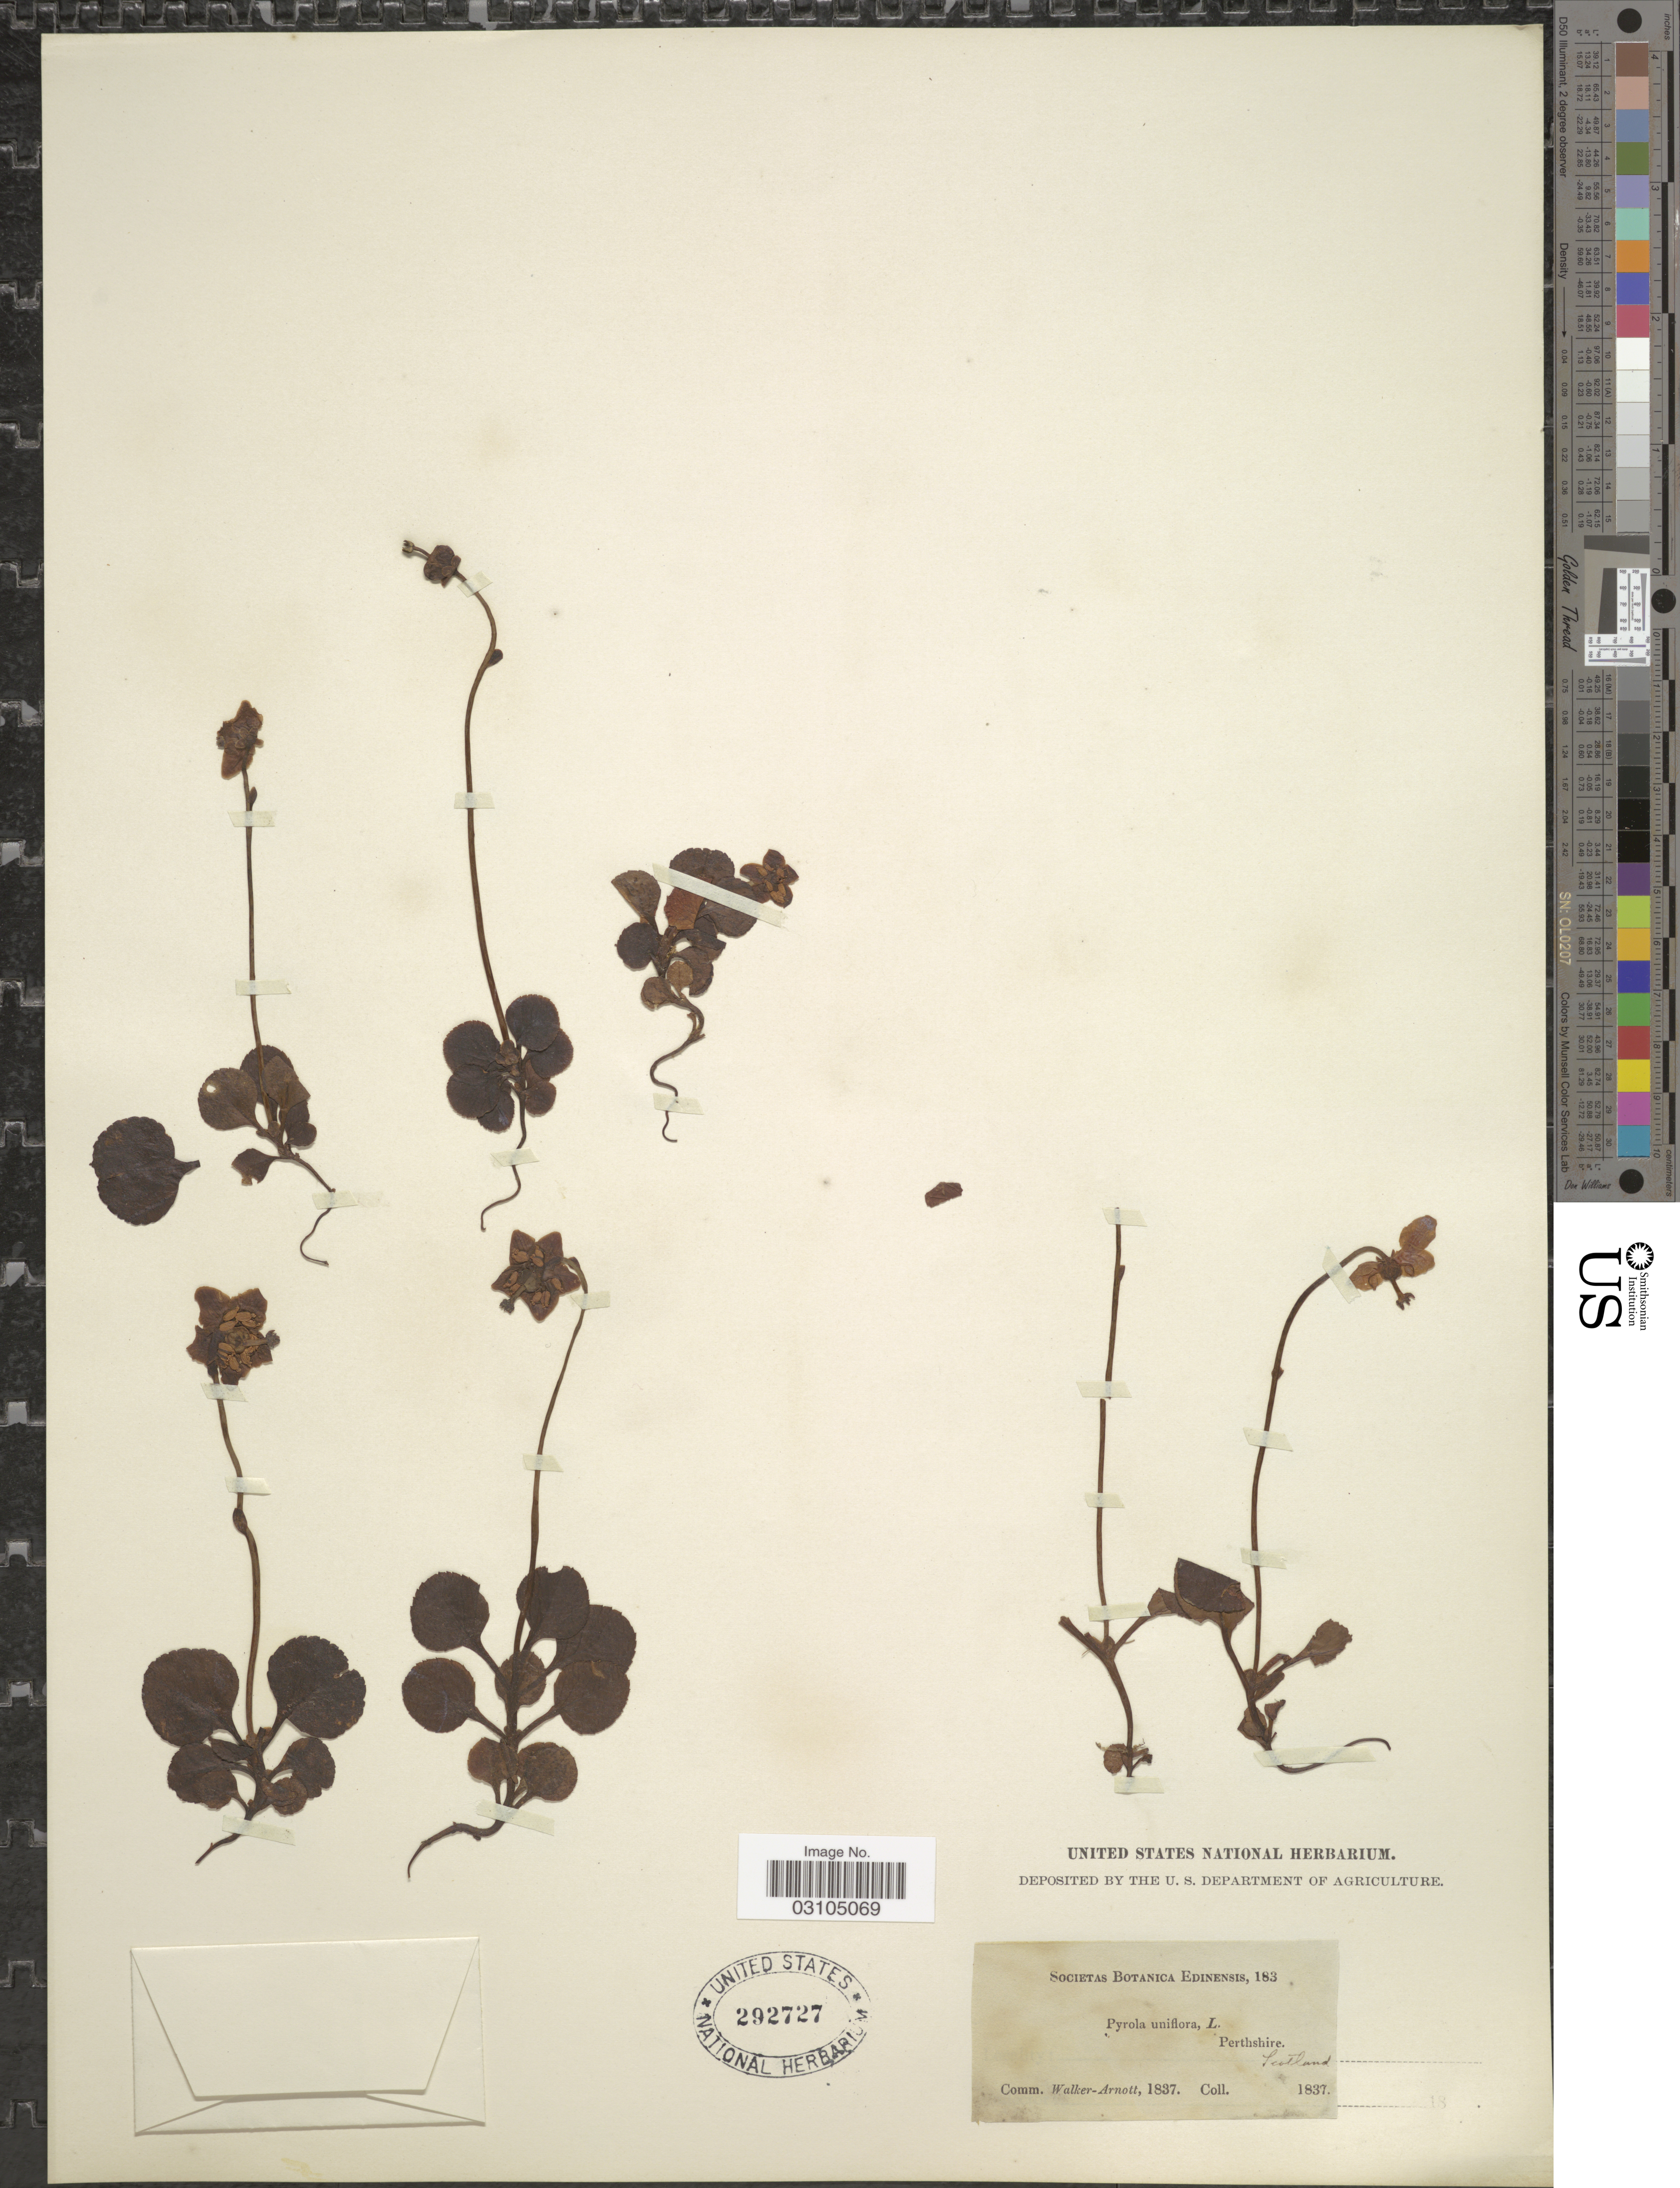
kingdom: Plantae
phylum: Tracheophyta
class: Magnoliopsida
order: Ericales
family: Ericaceae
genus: Moneses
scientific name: Moneses uniflora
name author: (L.) A. Gray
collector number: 183?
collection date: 1837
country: United Kingdom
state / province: Scotland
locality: Perthshire.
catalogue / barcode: US 292727